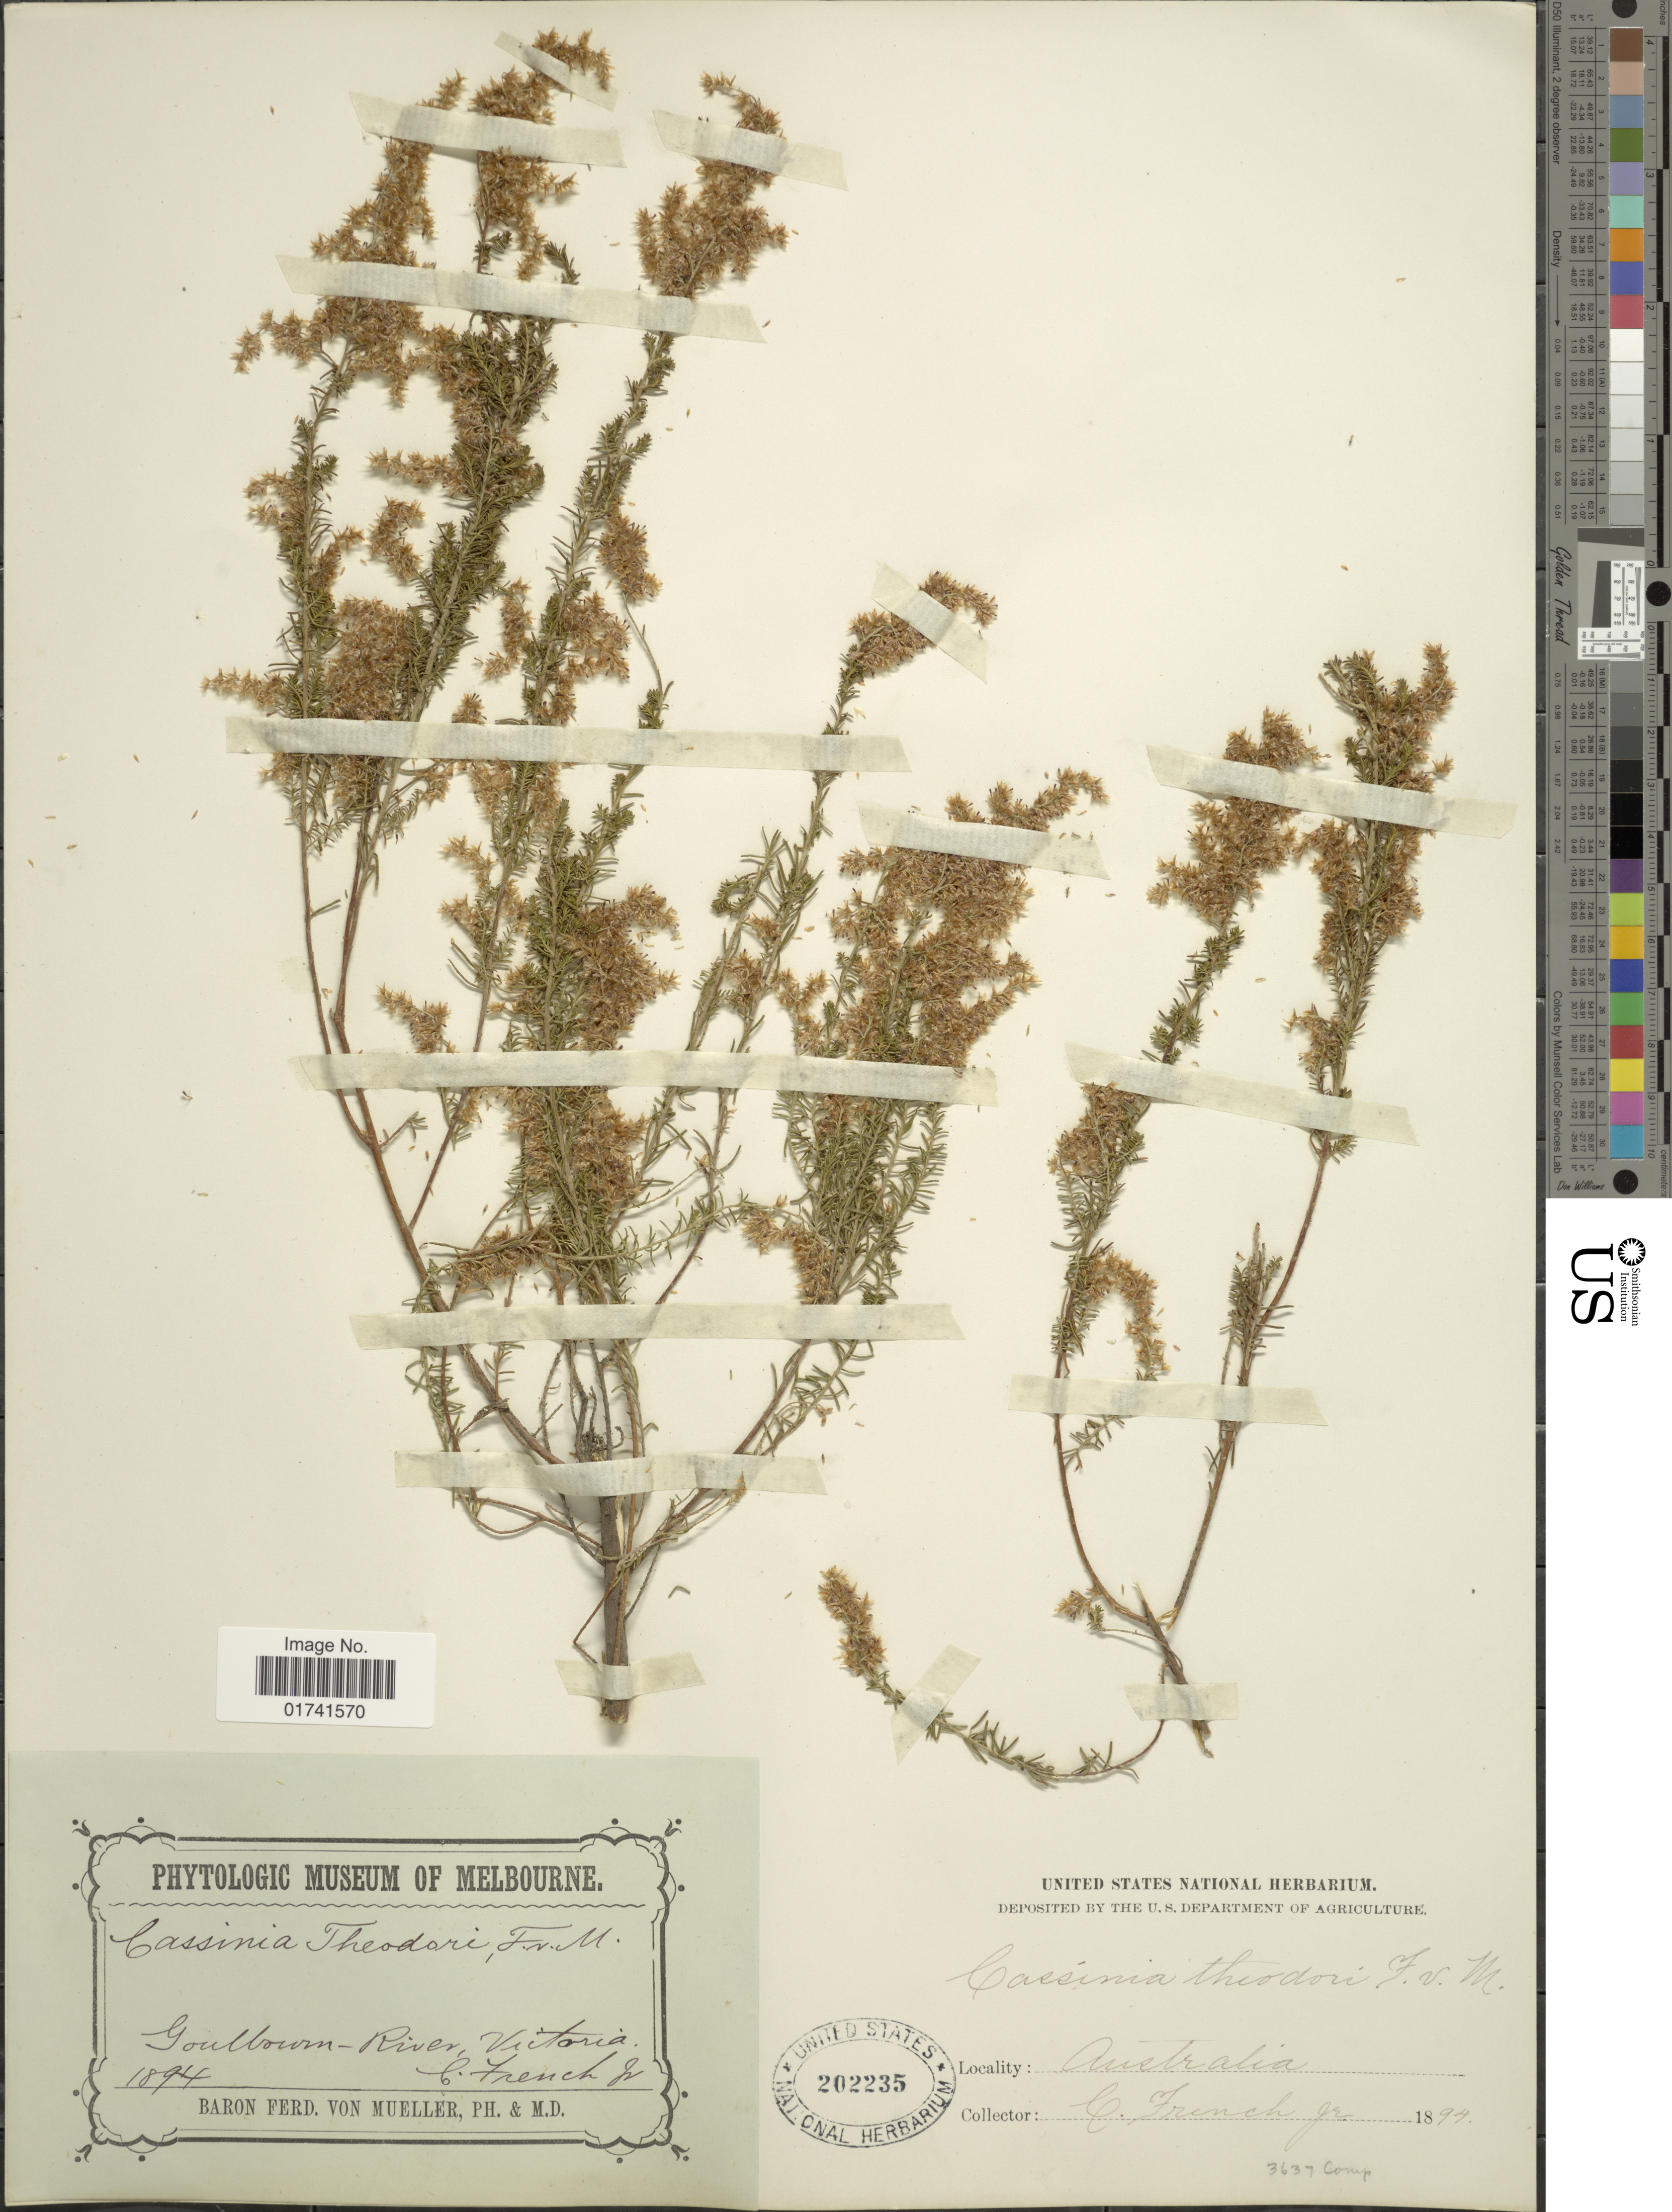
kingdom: Plantae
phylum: Tracheophyta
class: Magnoliopsida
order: Asterales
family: Asteraceae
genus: Cassinia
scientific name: Cassinia theodori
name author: F. Muell.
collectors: C. French Jr.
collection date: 1894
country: Australia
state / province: Victoria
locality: Goulburn-River, Victoria.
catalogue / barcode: US 202235